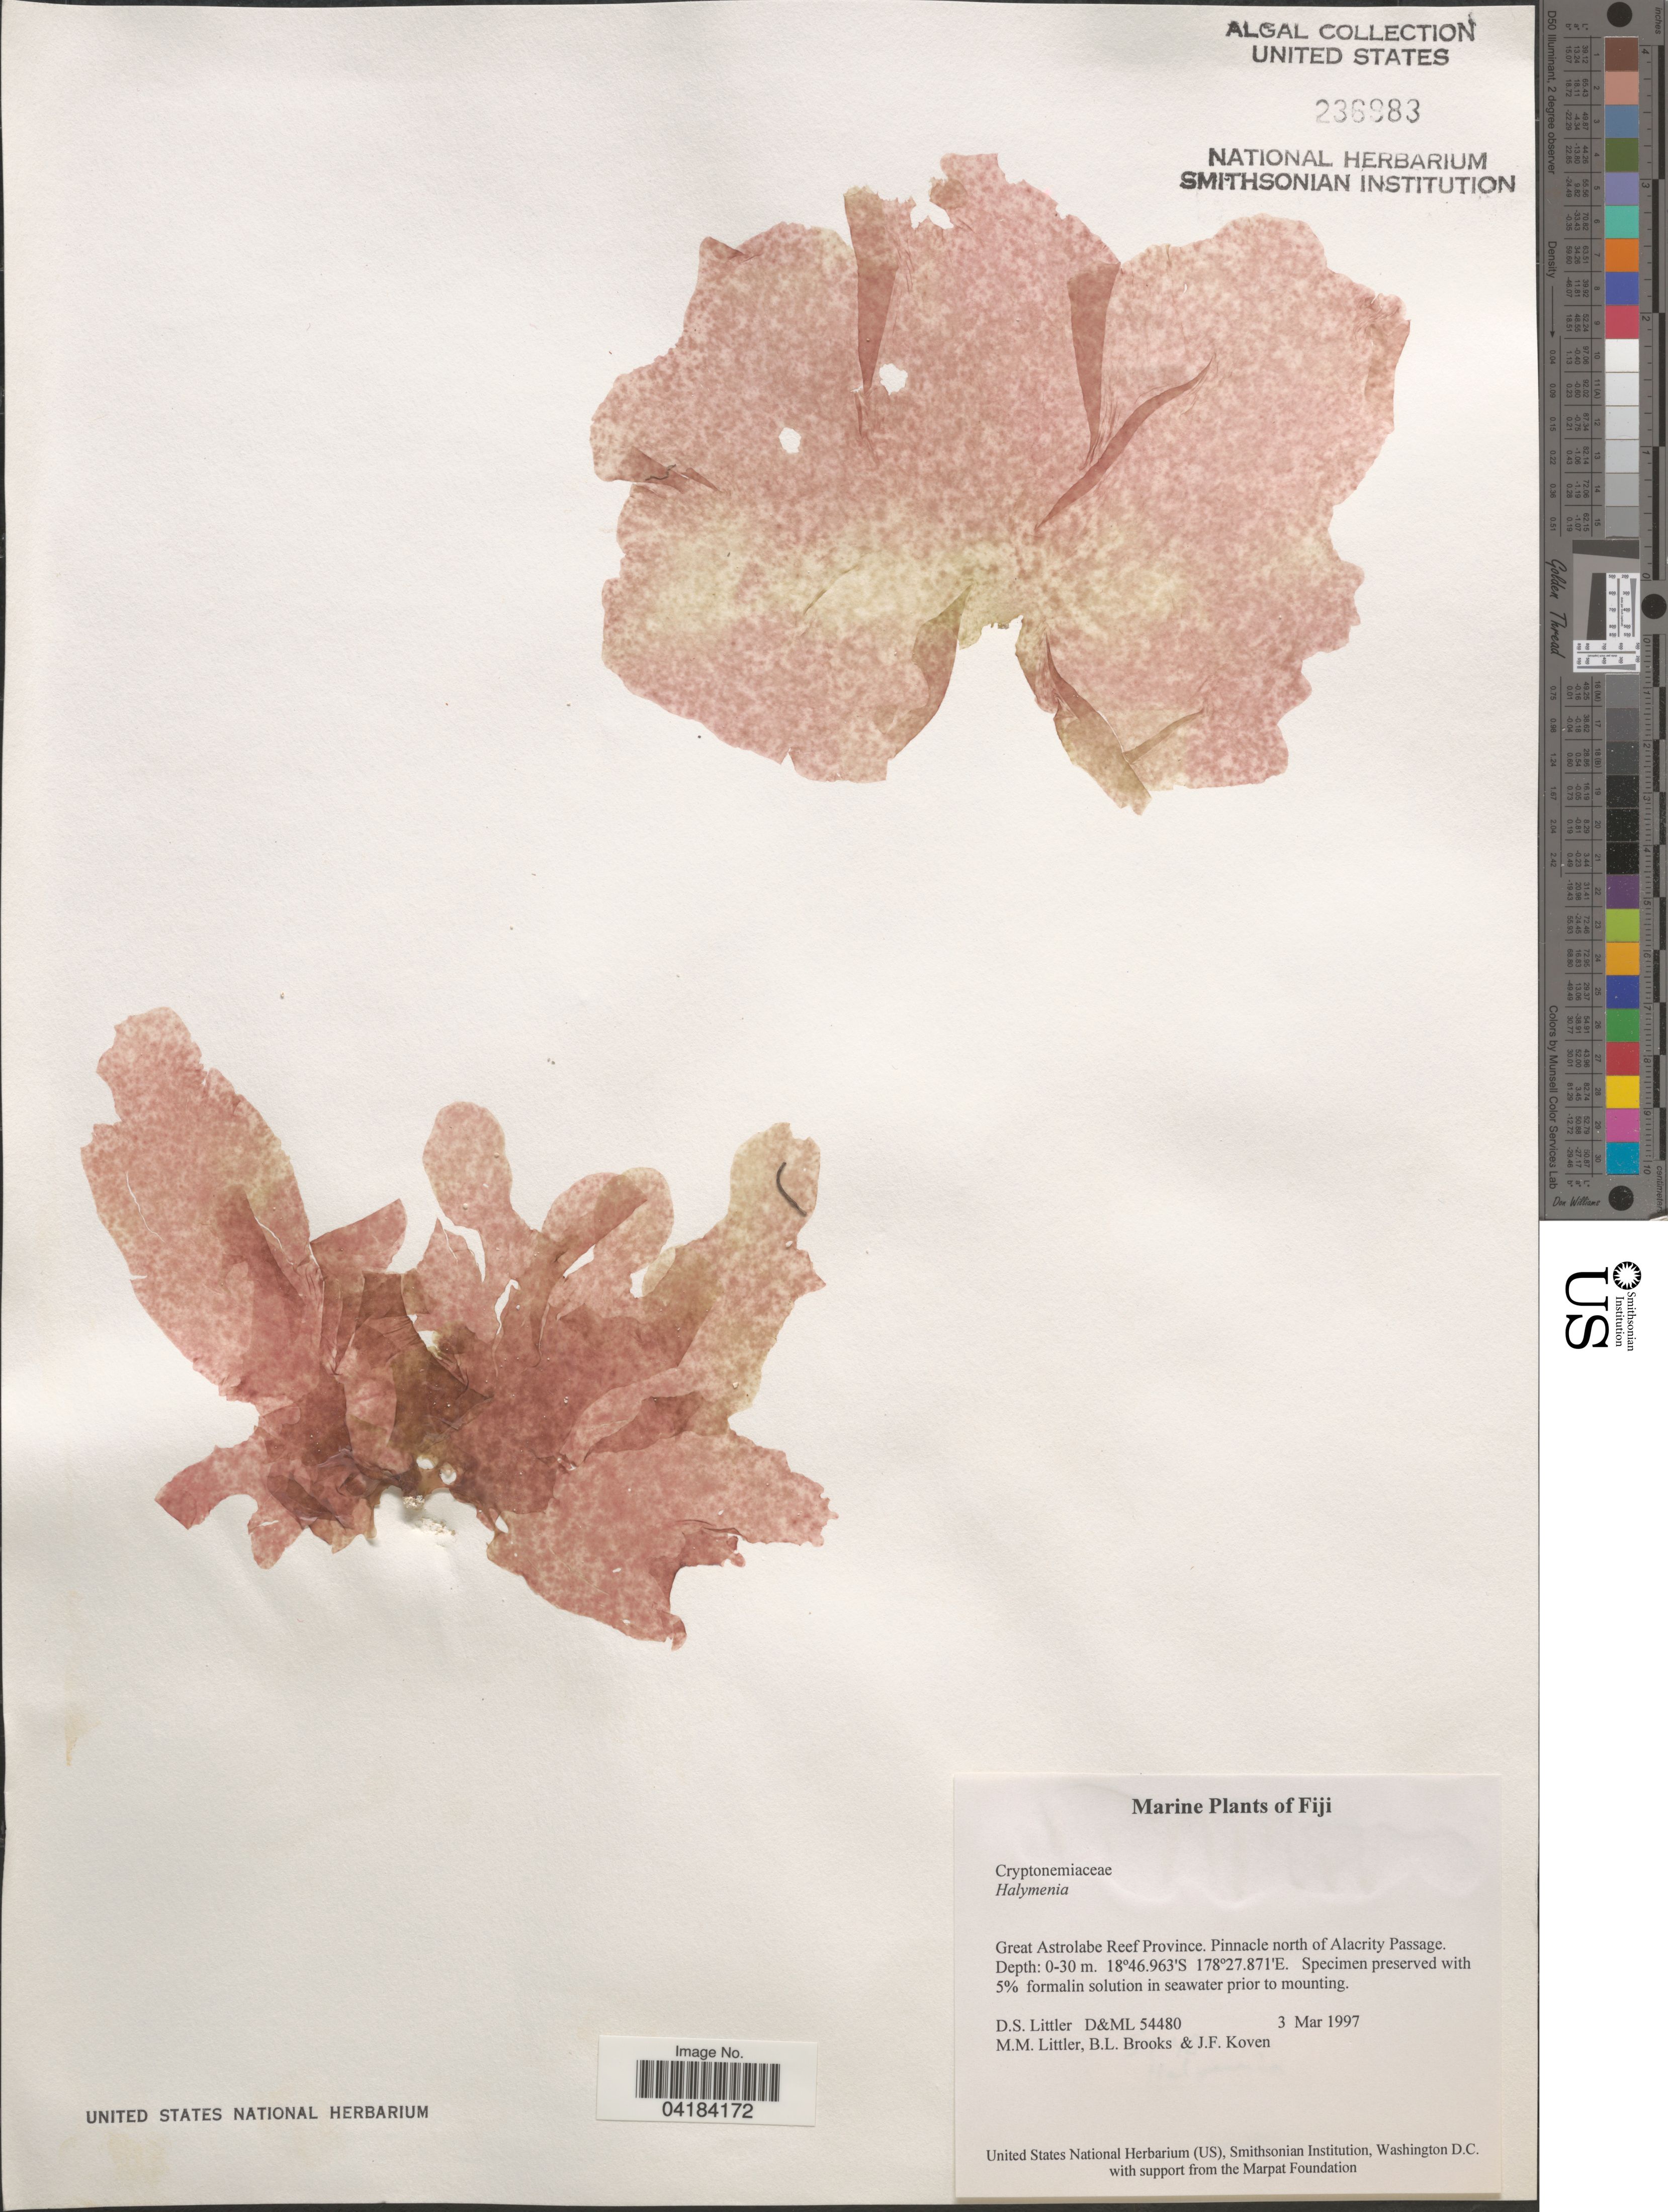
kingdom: Plantae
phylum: Rhodophyta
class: Florideophyceae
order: Halymeniales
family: Halymeniaceae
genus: Halymenia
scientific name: Halymenia sp.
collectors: D. S. Littler, B. Brooks & J. Koven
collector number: D&ML54480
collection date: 1997-03-03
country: Fiji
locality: Great Astrolabe Reef Province. Pinnacle north of Alacrity Passage.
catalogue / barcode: US 236983